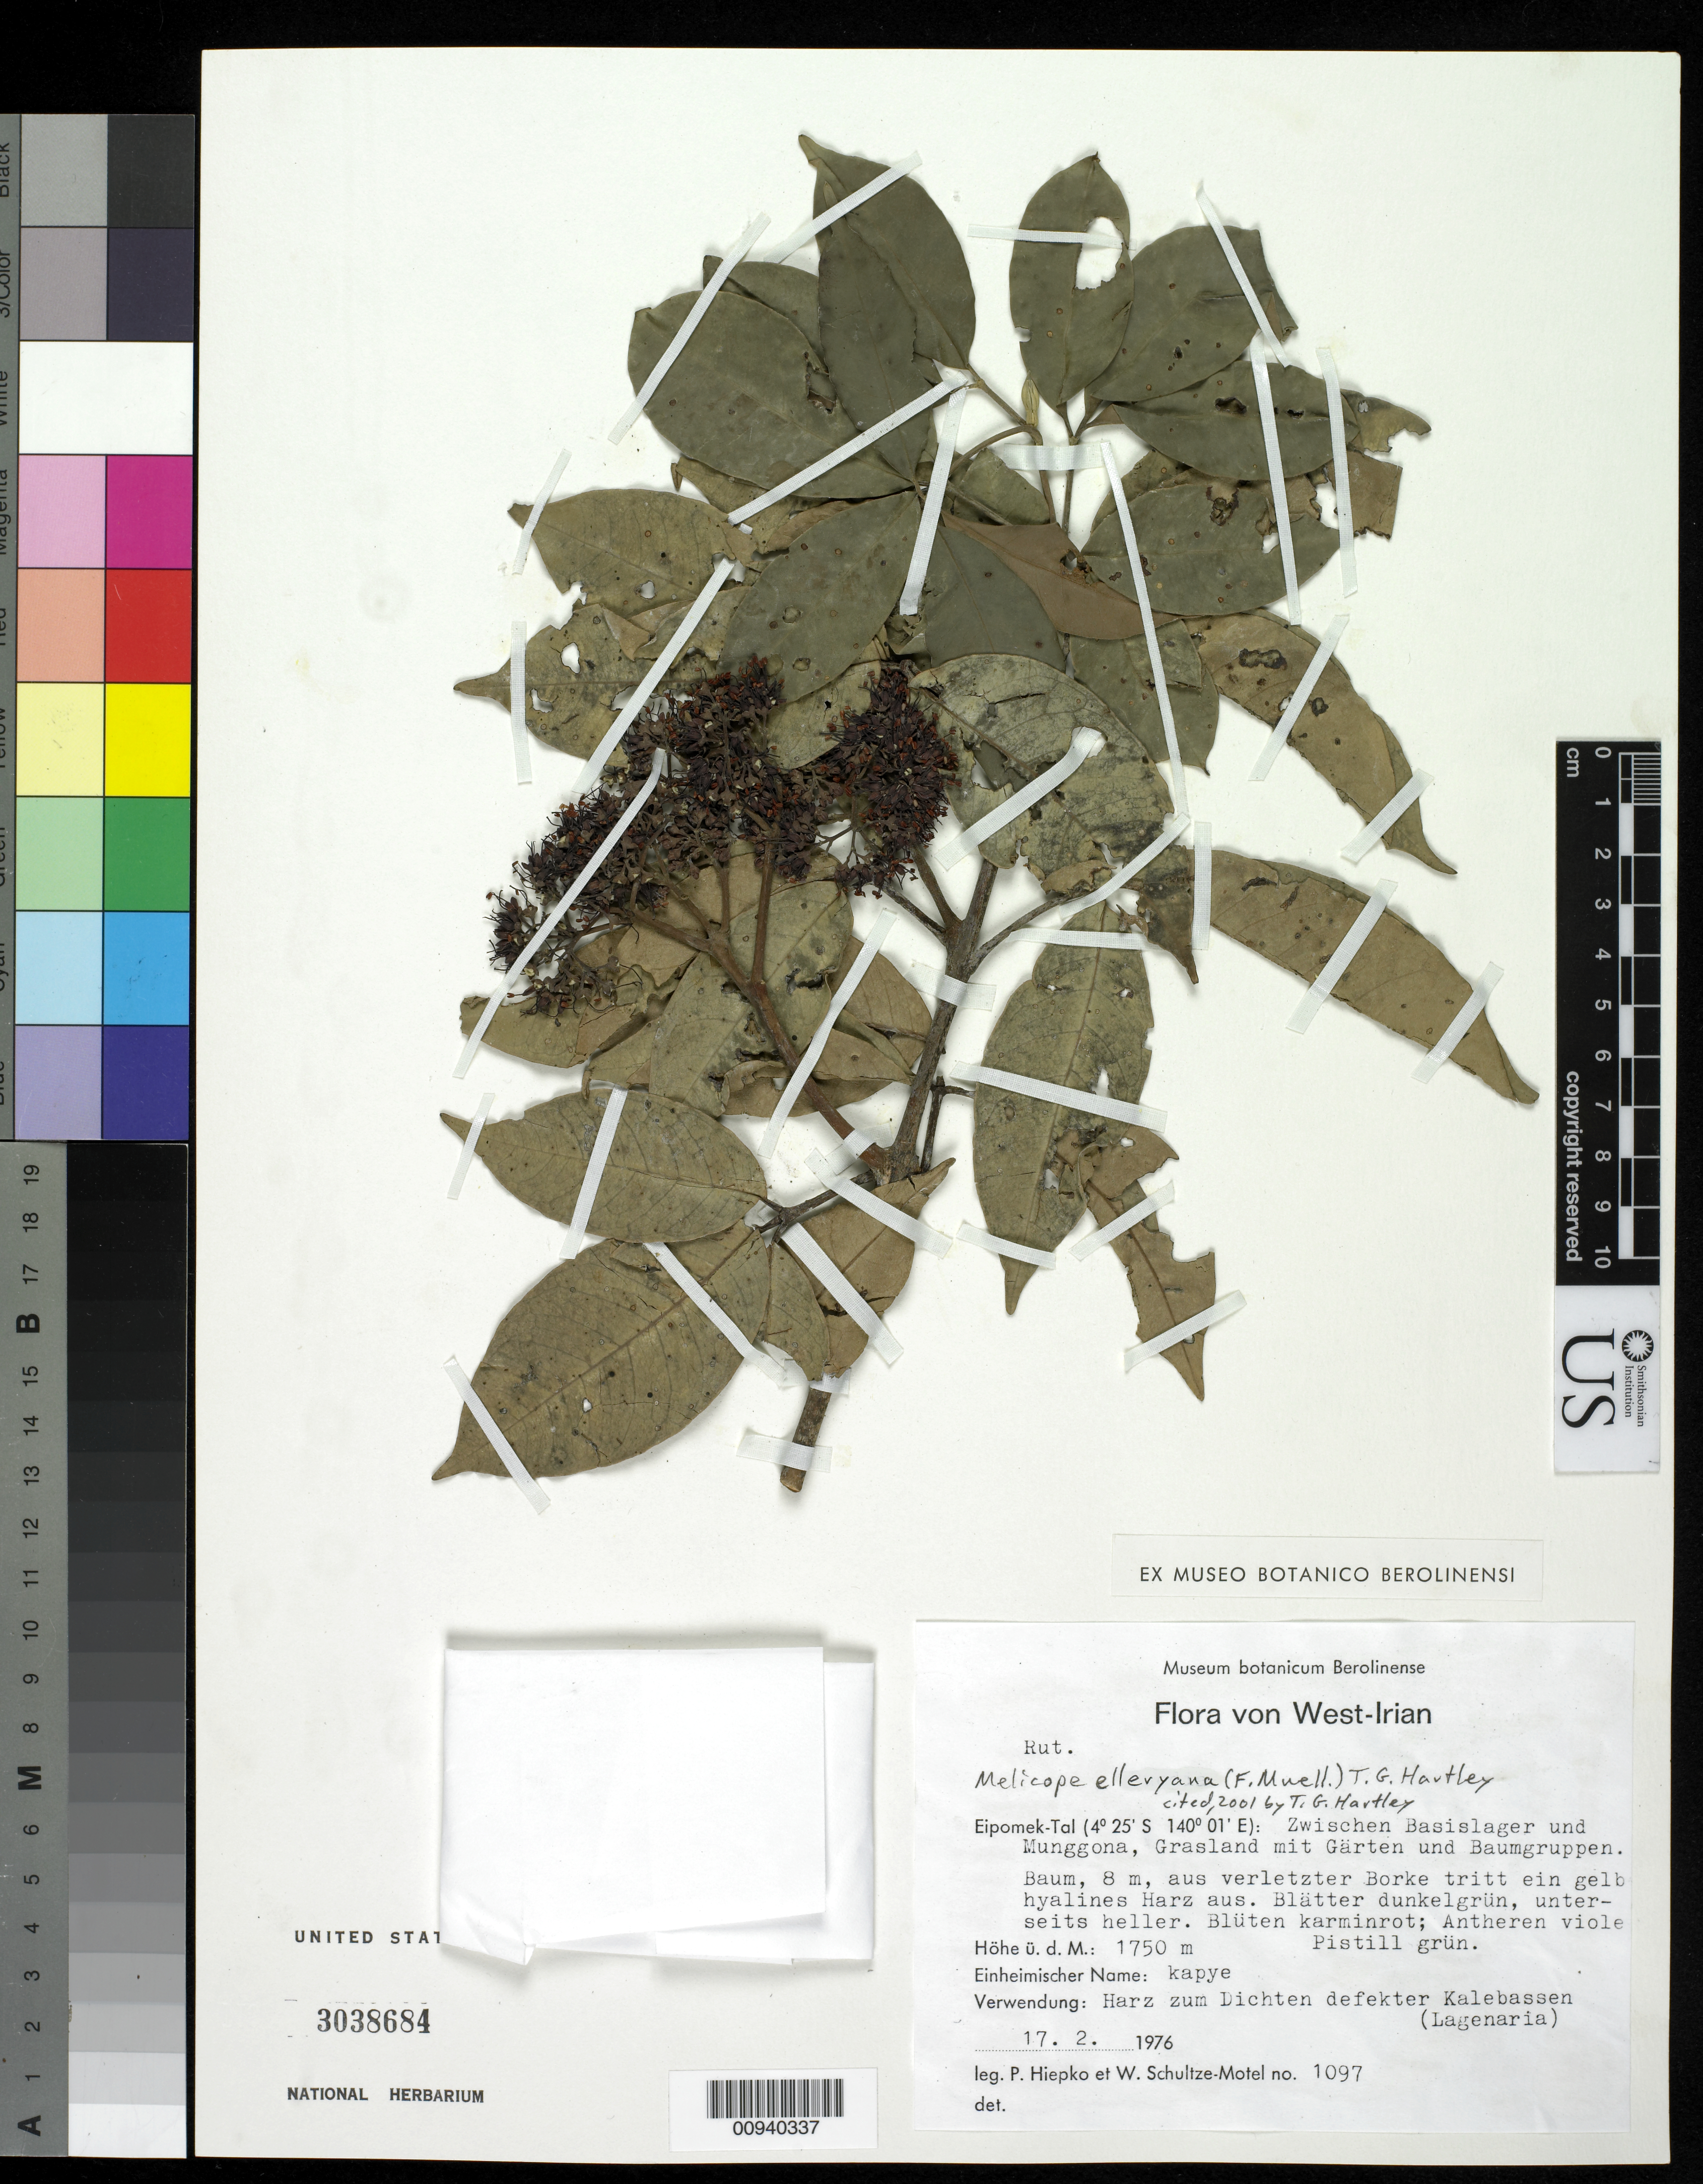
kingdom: Plantae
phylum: Tracheophyta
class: Magnoliopsida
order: Sapindales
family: Rutaceae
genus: Melicope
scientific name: Melicope elleryana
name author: (F. Muell.) T.G. Hartley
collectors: P. H. Hiepko & W. Schultze-Motel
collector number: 1097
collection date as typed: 17 Feb 1976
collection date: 1976-02-17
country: Indonesia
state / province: Papua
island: New Guinea I.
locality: Eipomek-Tal. Irian Jaya.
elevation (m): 1750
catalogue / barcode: US 3038684